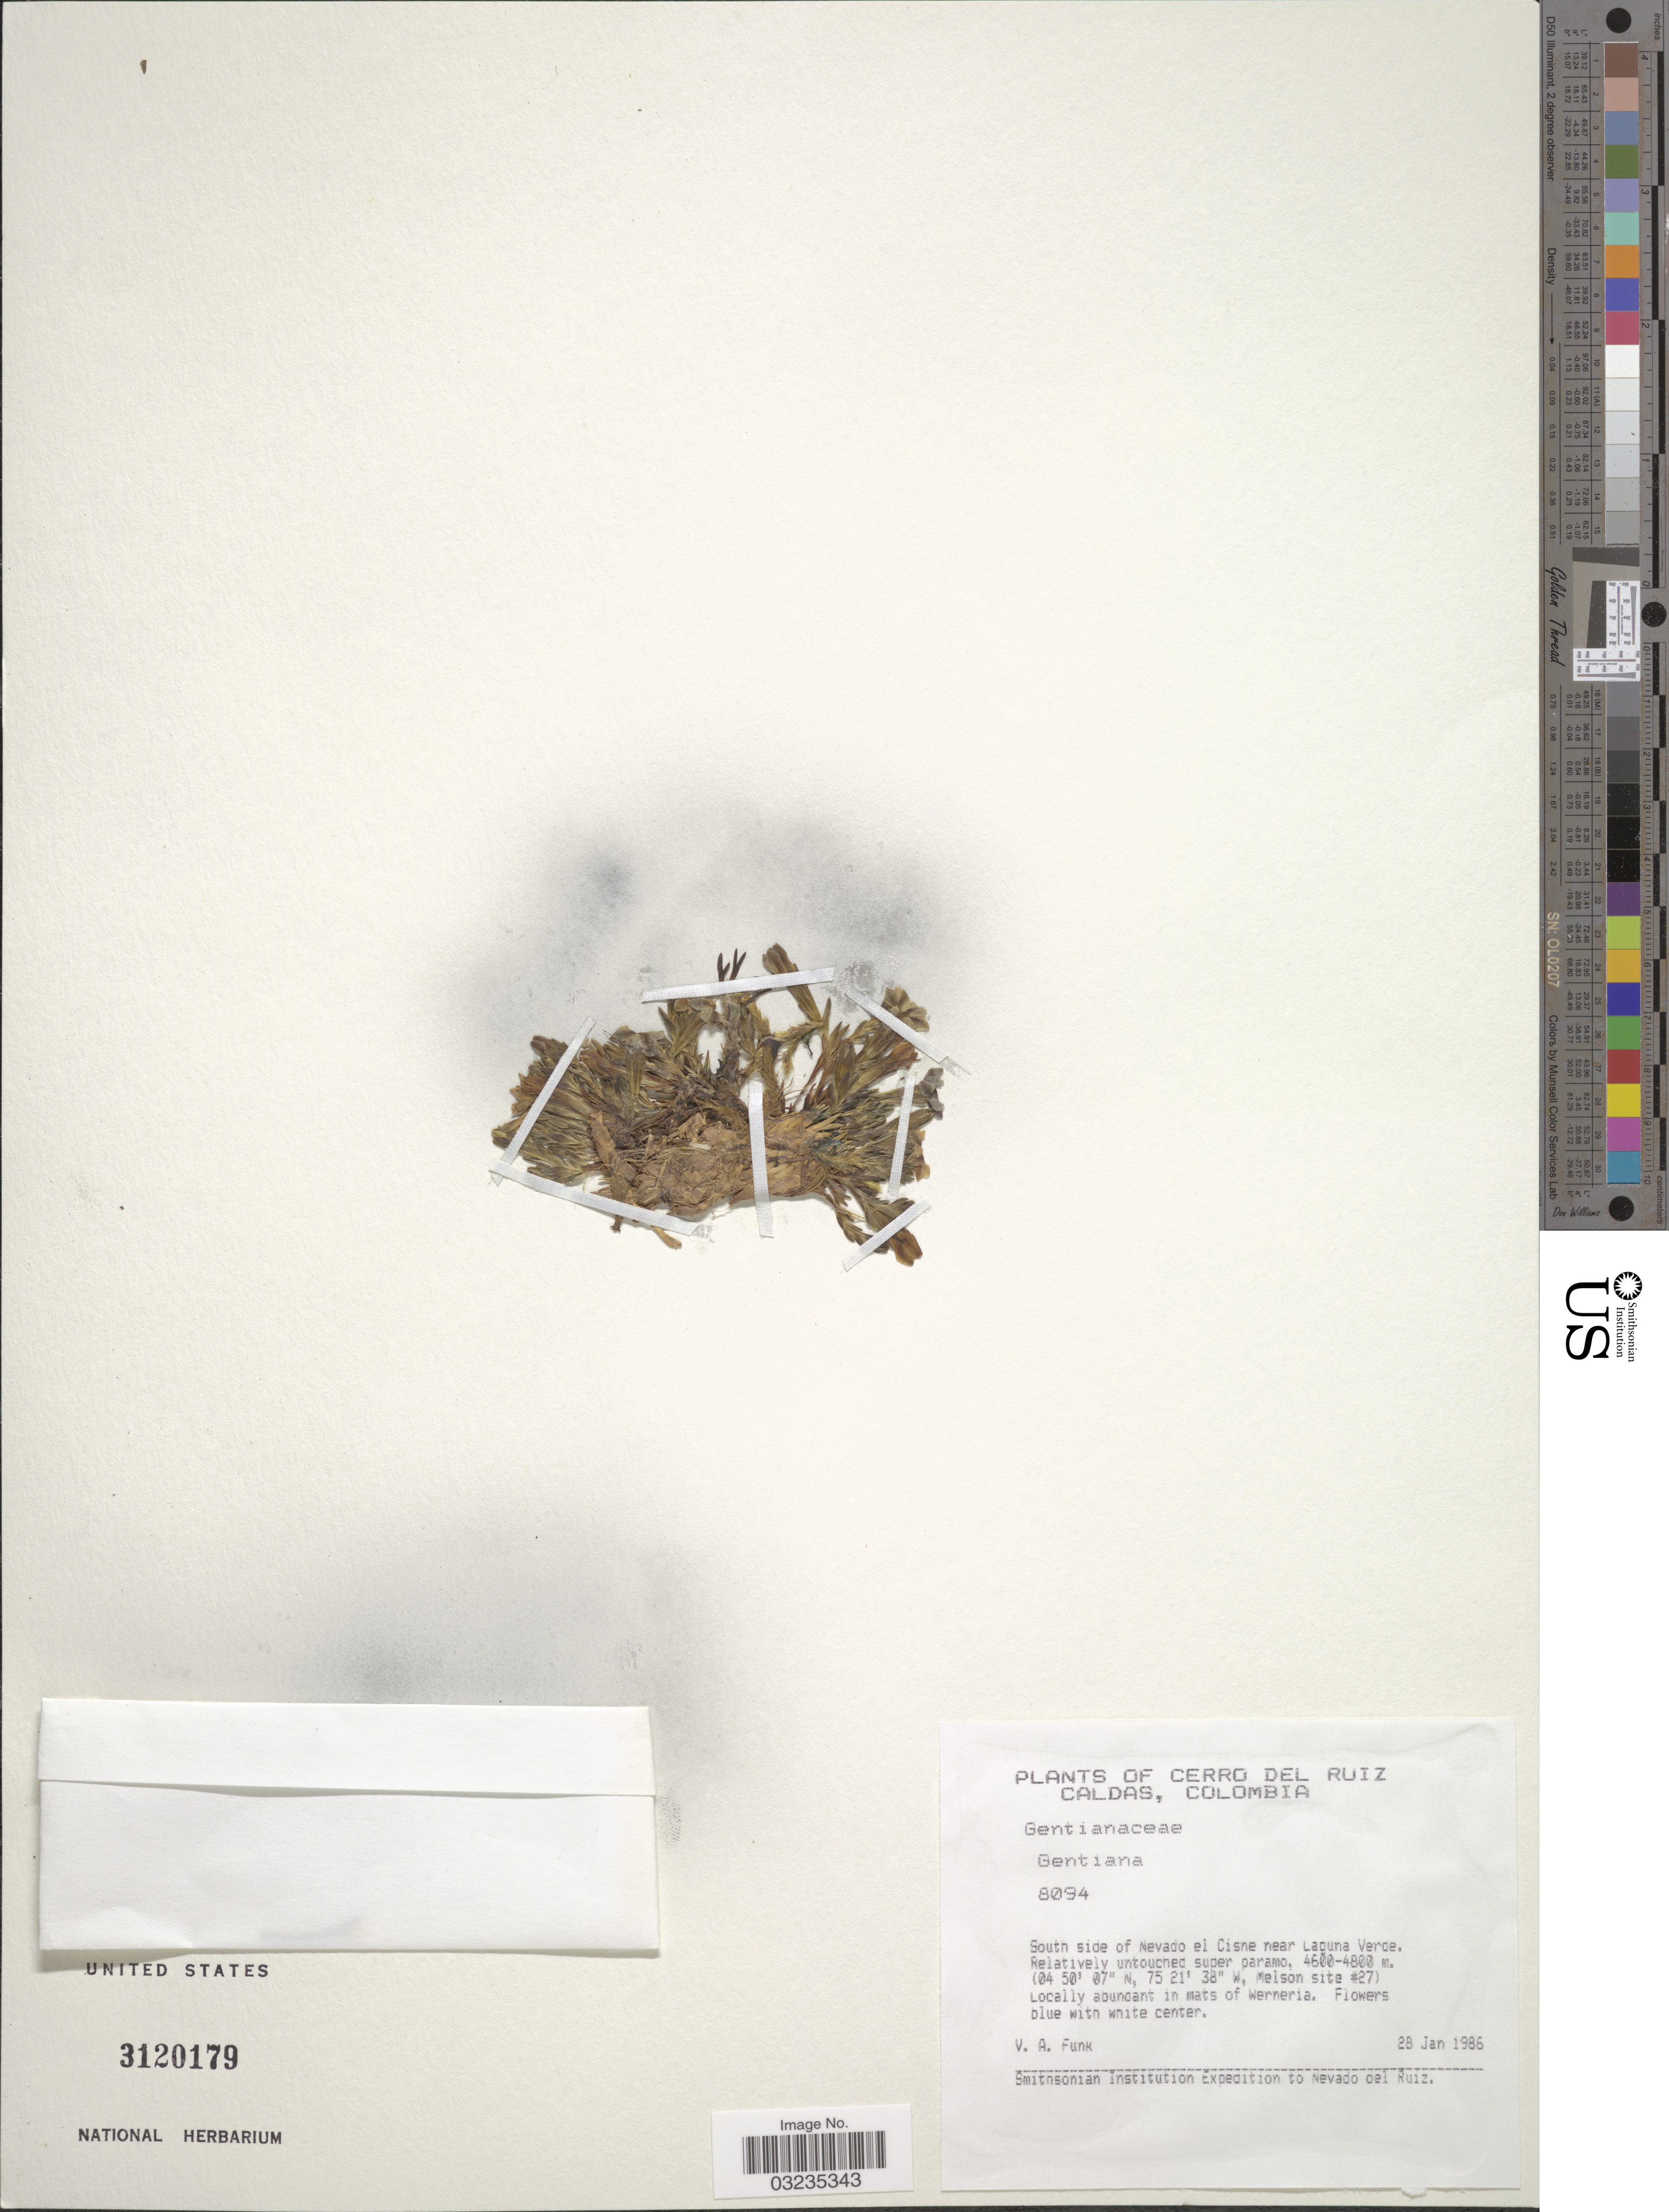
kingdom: Plantae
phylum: Tracheophyta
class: Magnoliopsida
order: Gentianales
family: Gentianaceae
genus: Gentiana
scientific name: Gentiana sp.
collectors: V. Funk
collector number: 8094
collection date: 1986-01-28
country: Colombia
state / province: Caldas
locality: Cerro del Ruiz. South side of Nevado el Cisne near Laguna Verde. Relatively untouched super paramo. Melson site #27.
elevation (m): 4600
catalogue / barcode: US 3120179